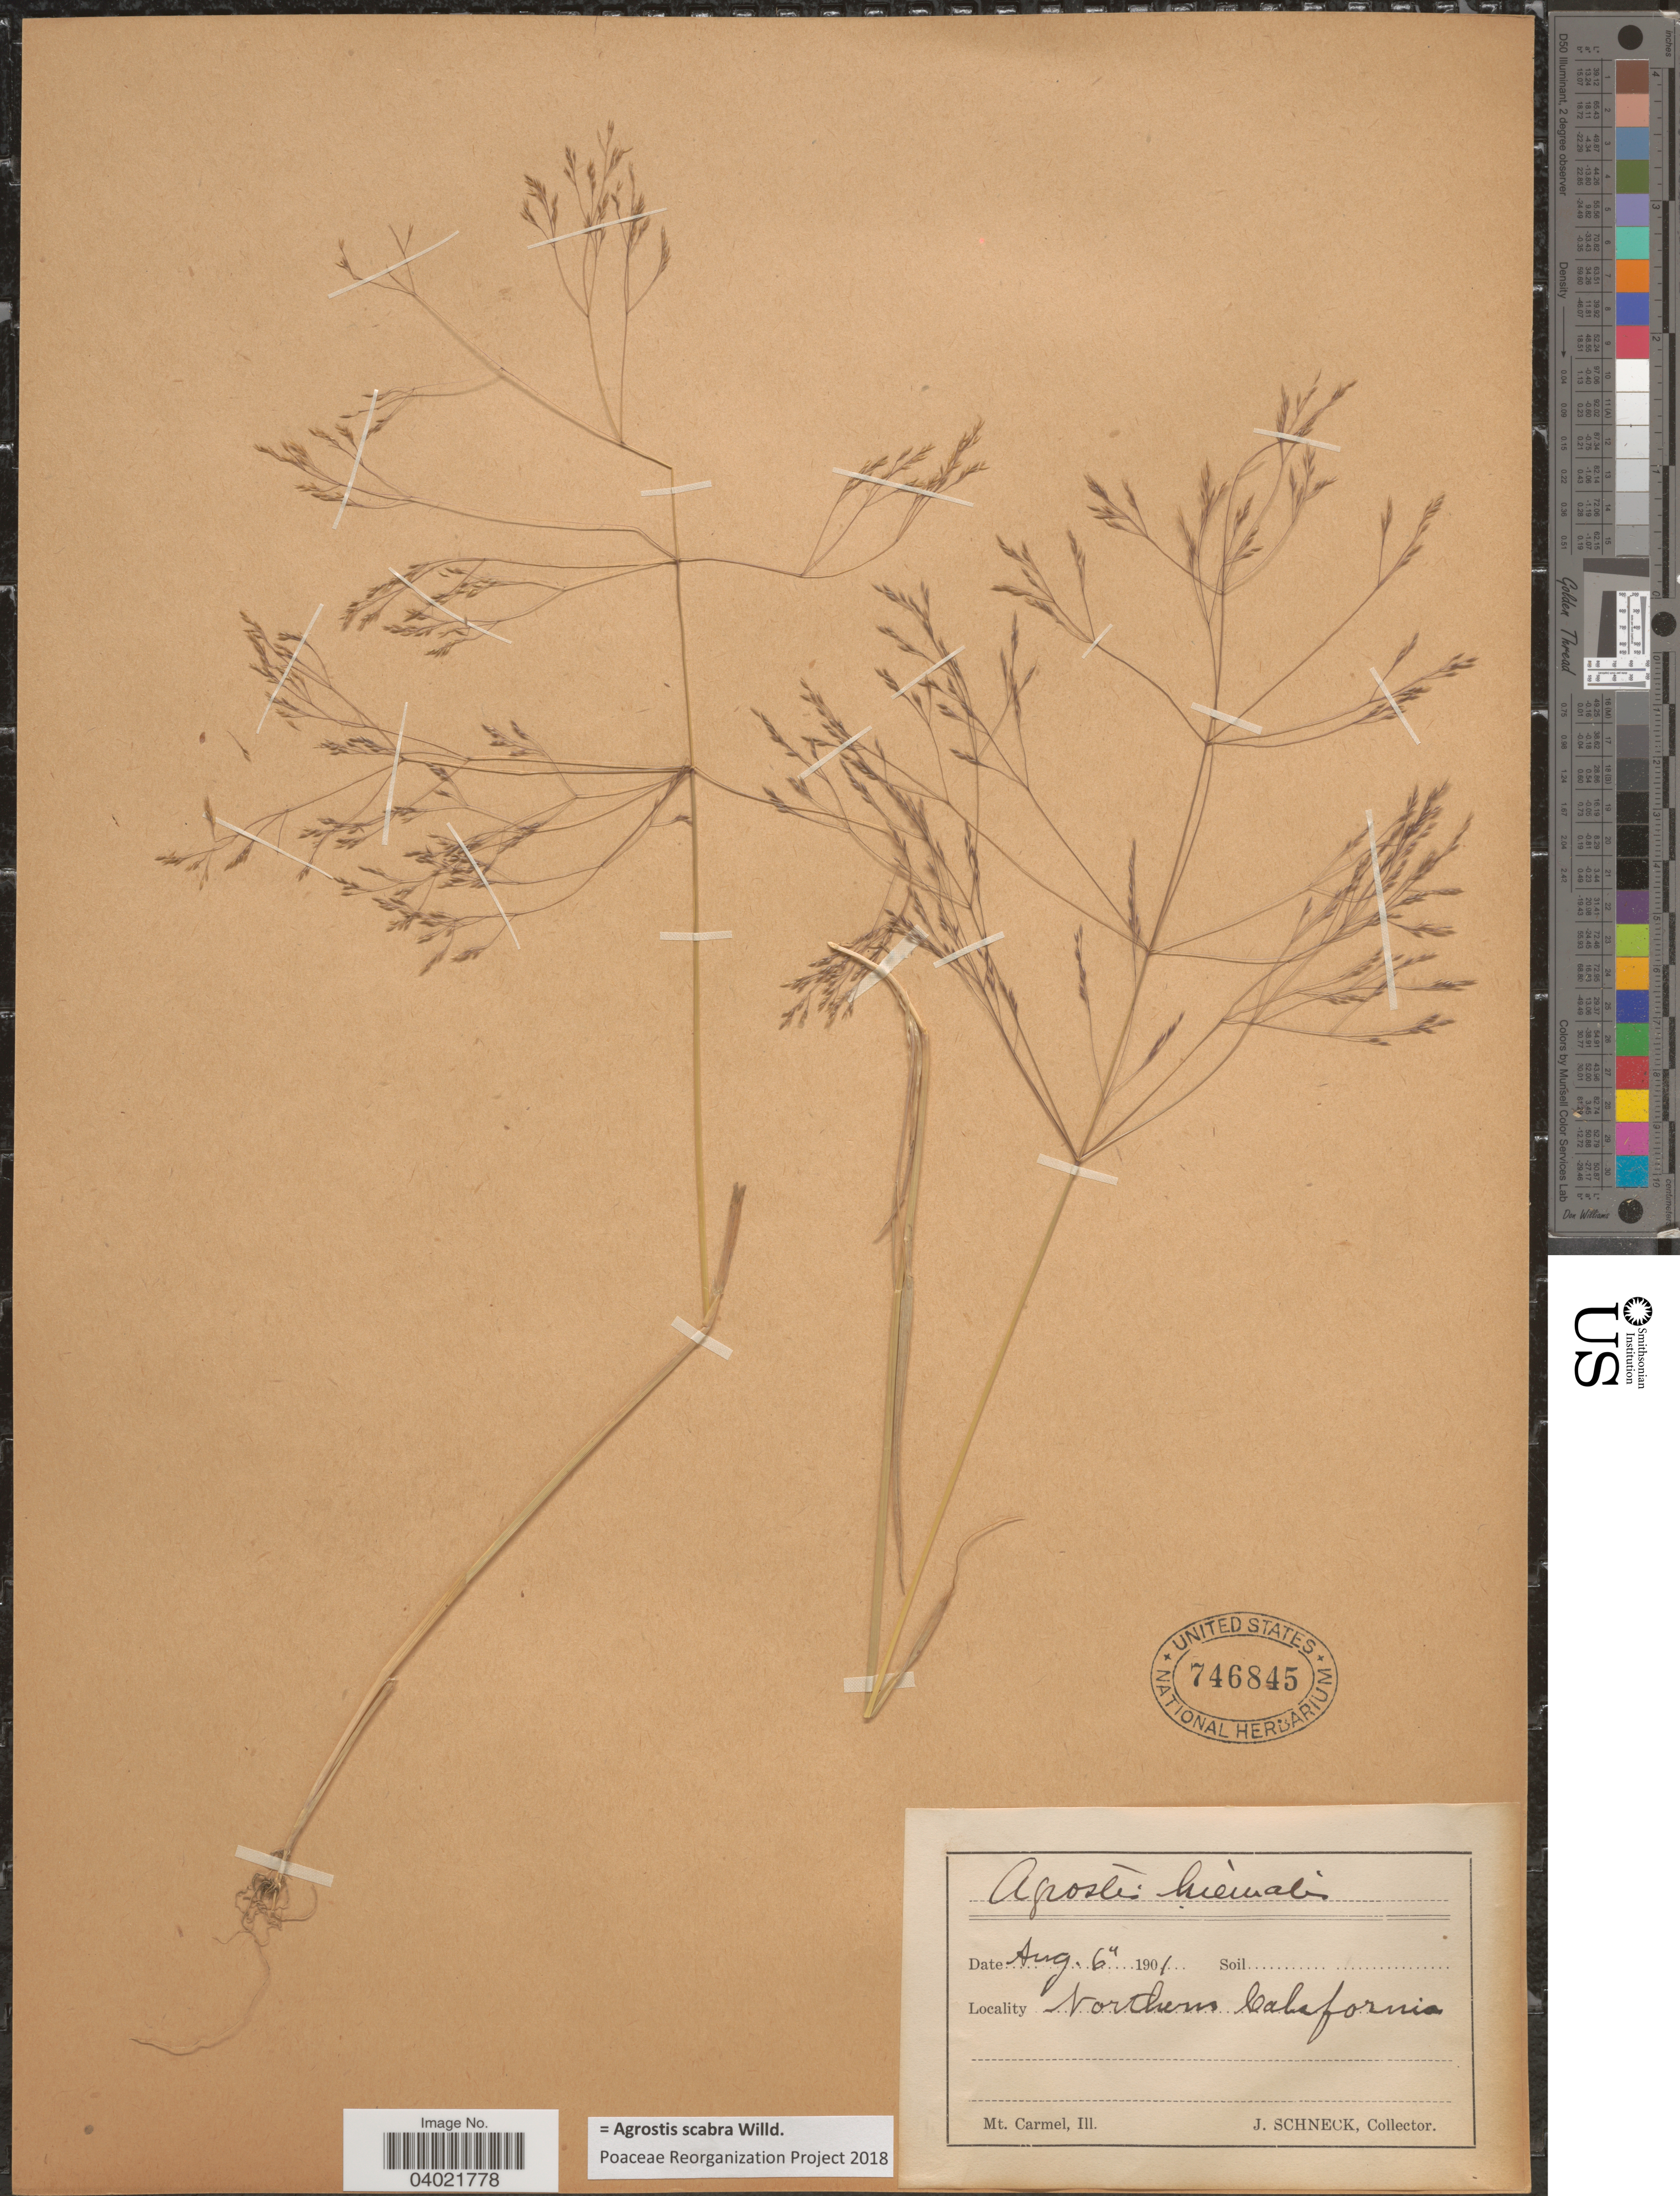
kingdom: Plantae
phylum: Tracheophyta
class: Liliopsida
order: Poales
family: Poaceae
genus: Agrostis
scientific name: Agrostis scabra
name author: Willd.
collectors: J. Schneck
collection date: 1901-08-06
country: United States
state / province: California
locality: Northern California. Mt. Carmel, III.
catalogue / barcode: US 746845